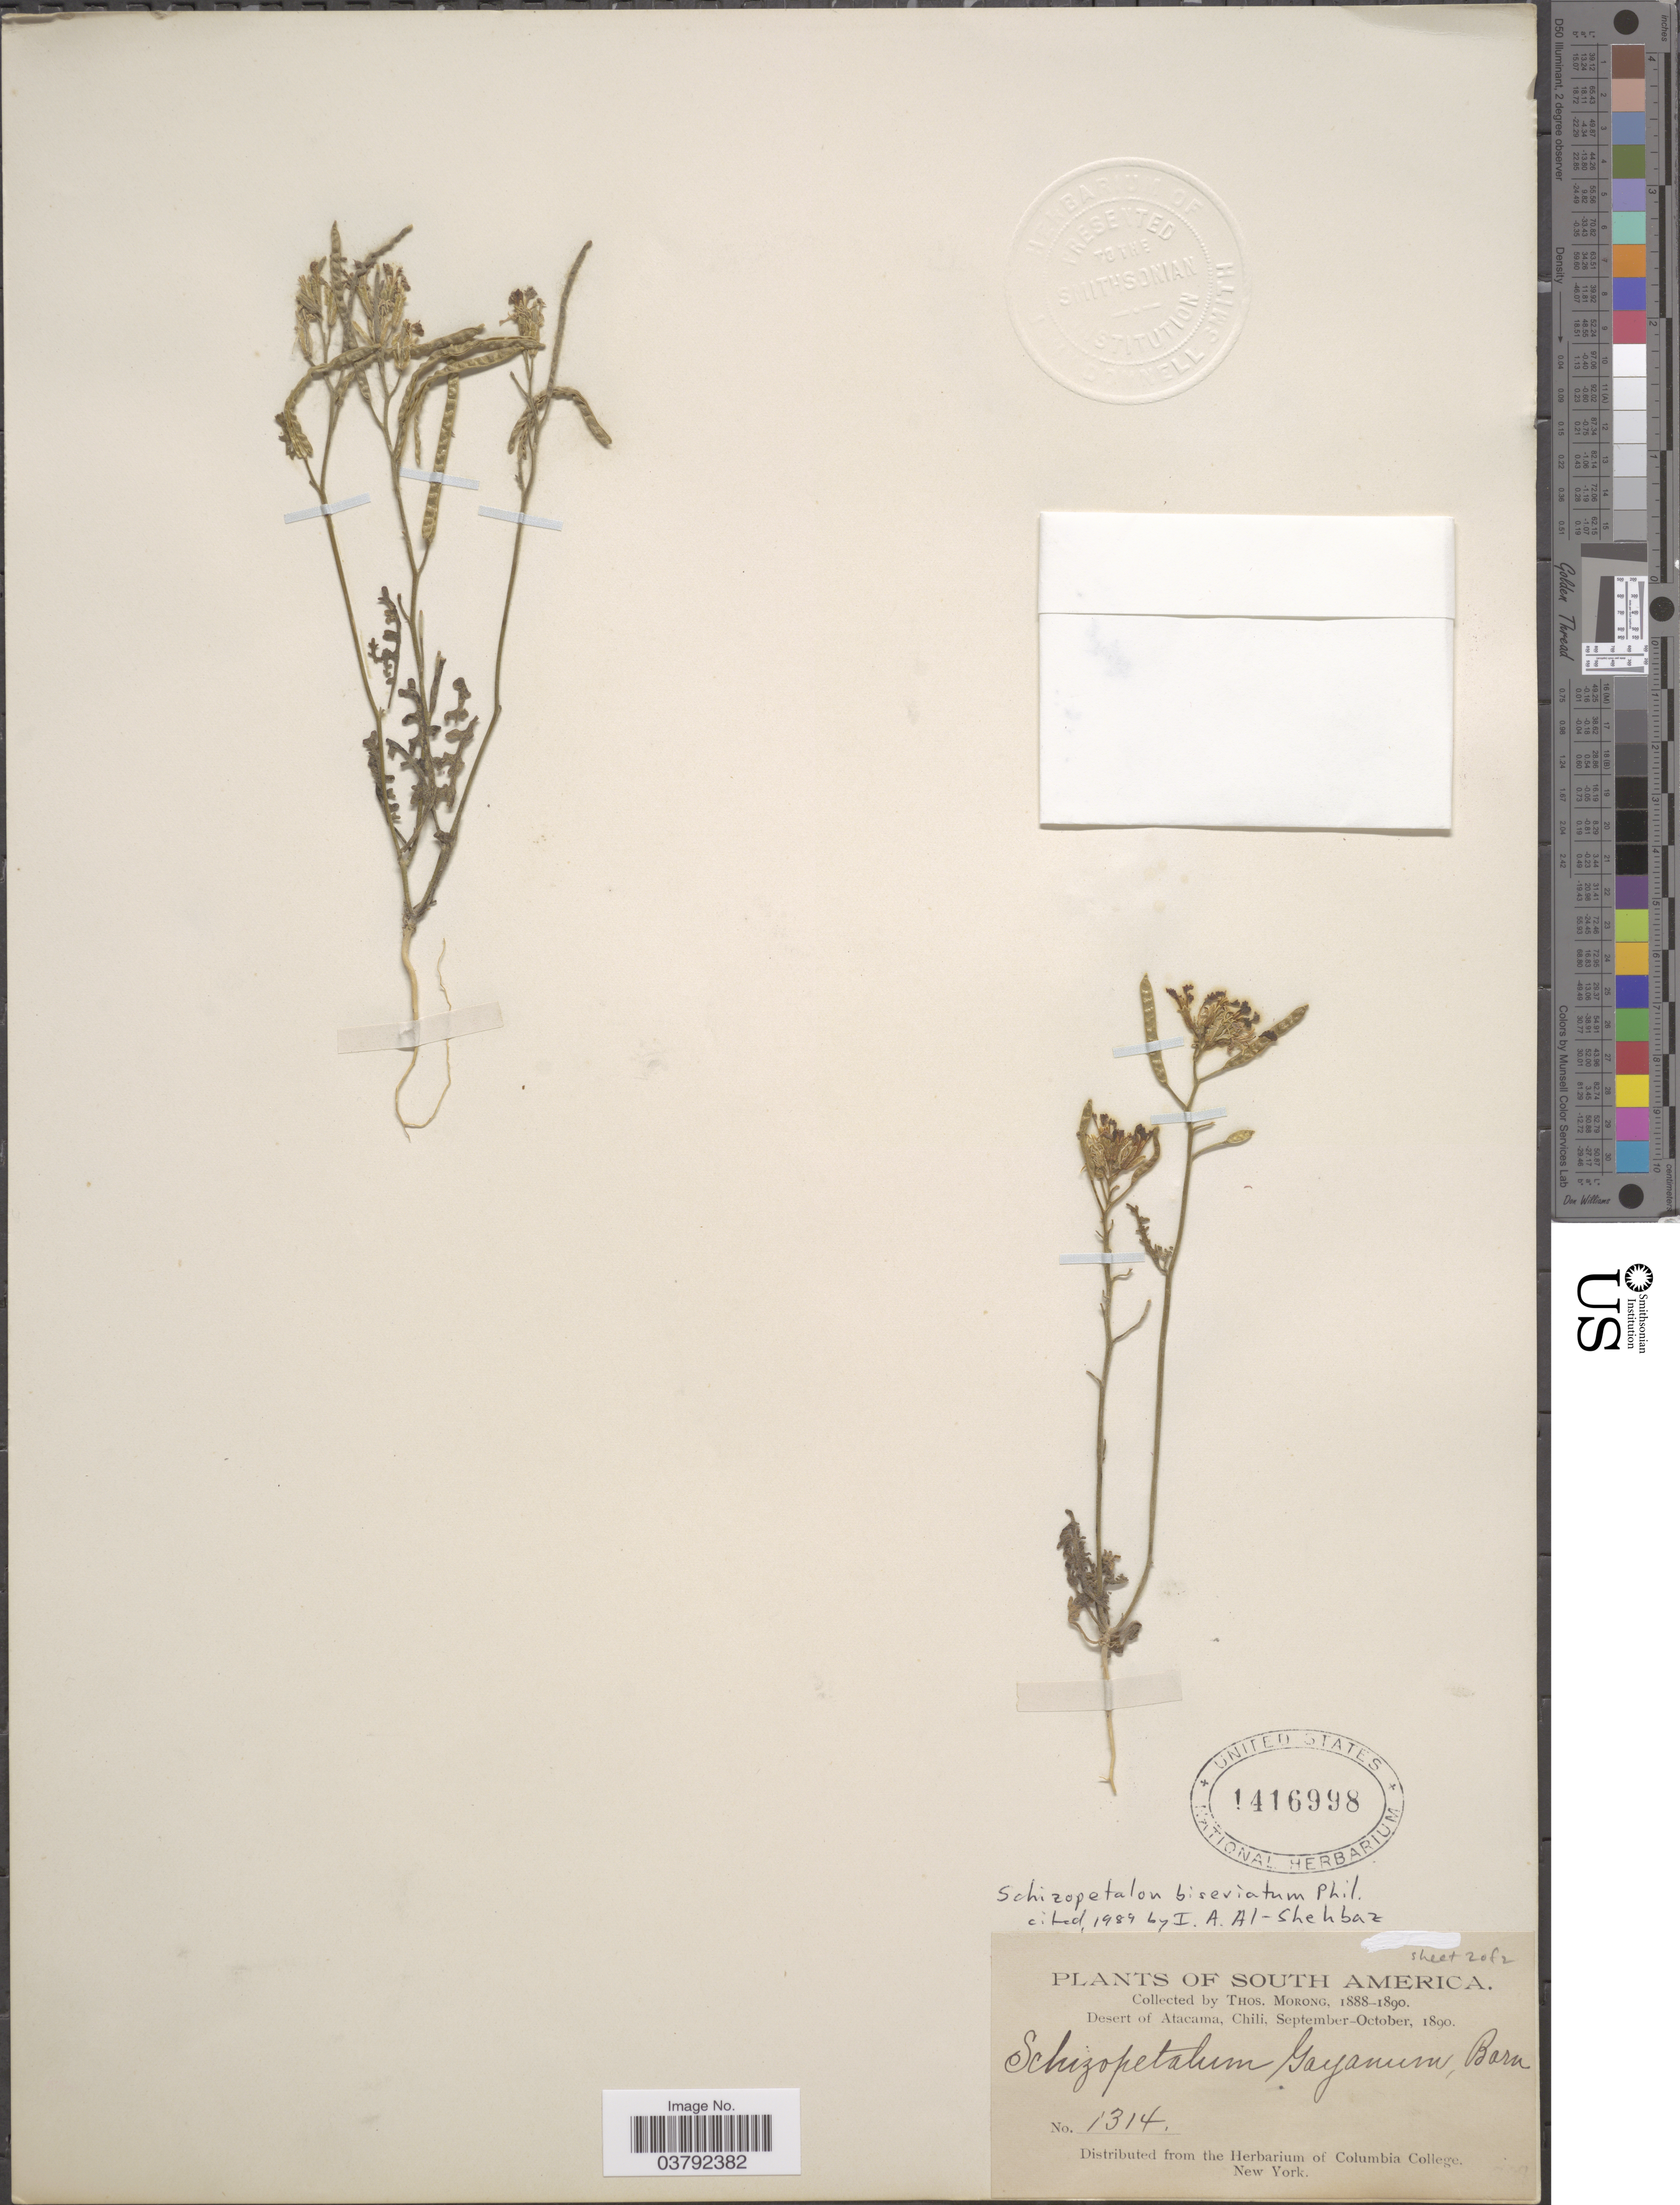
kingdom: Plantae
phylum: Tracheophyta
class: Magnoliopsida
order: Brassicales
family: Brassicaceae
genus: Schizopetalon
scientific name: Schizopetalon biseriatum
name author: Phil.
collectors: ex herb. T. Morong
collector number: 1314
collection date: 1890-09/1890-10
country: Chile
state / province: Atacama (III)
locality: Desert of Atacama.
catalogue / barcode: US 1416998